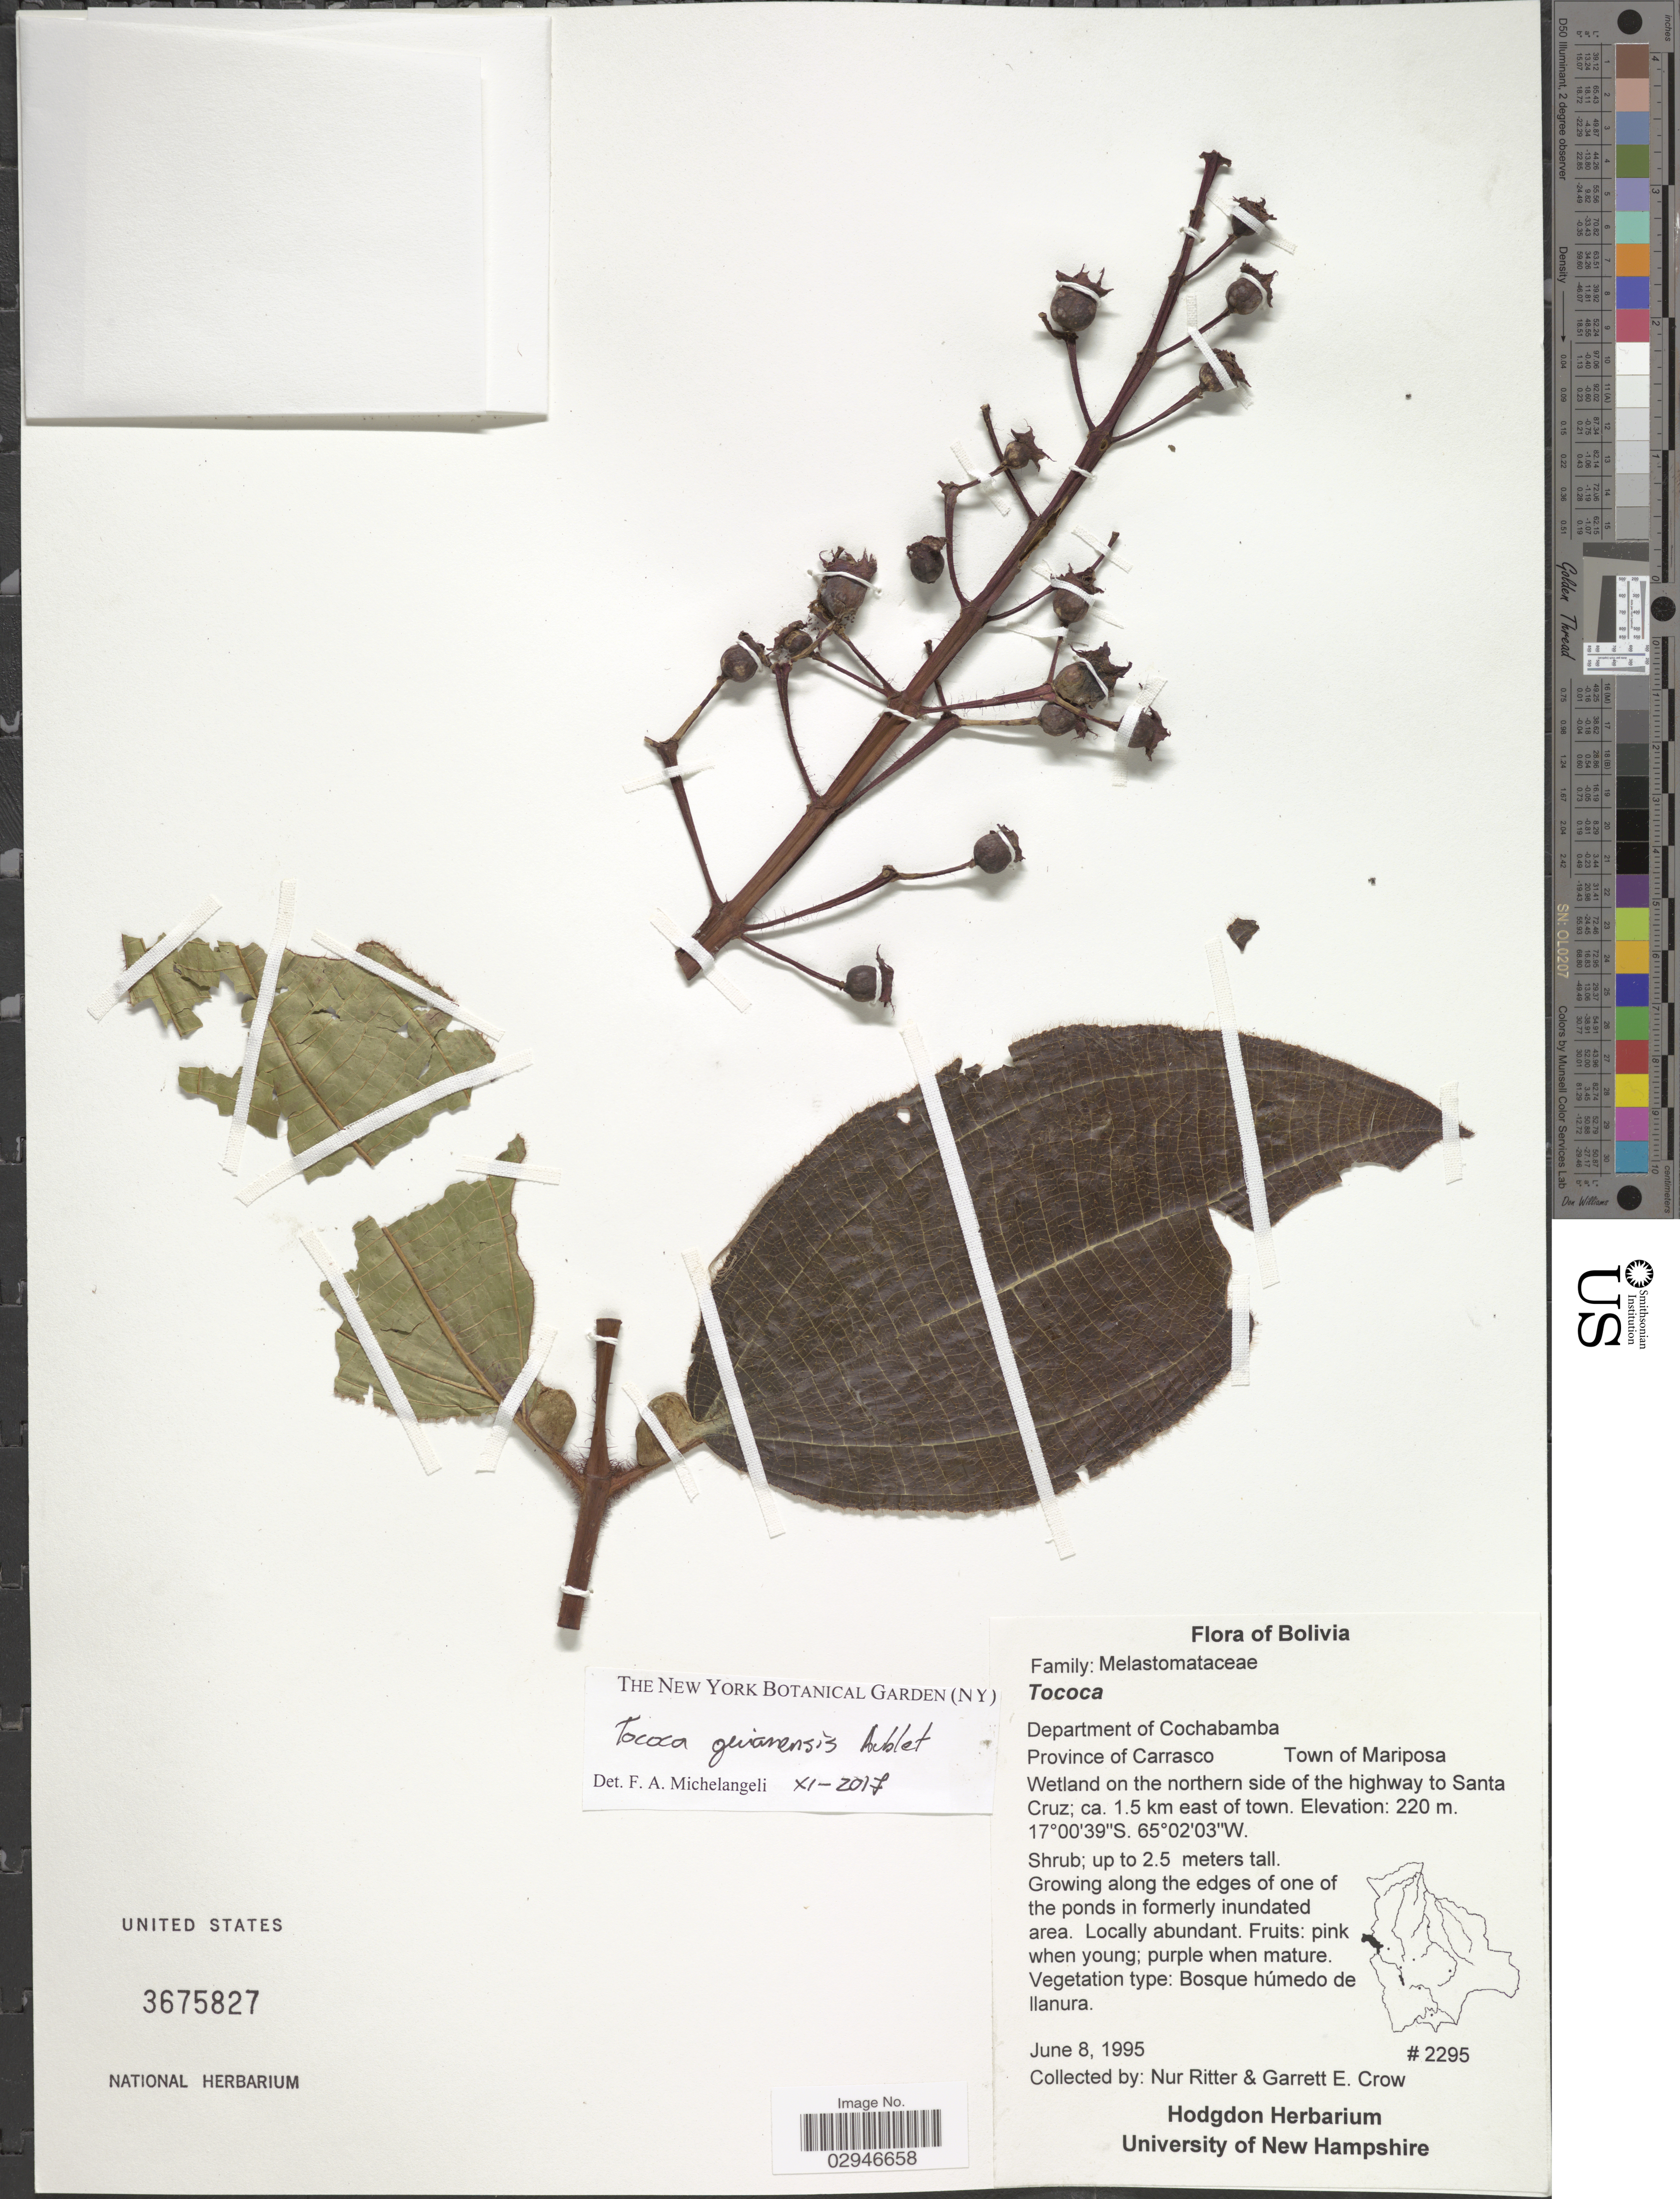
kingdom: Plantae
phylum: Tracheophyta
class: Magnoliopsida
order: Myrtales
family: Melastomataceae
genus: Tococa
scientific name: Tococa guianensis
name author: Aubl.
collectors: N. Ritter & G. E. Crow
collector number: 2295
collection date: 1995-06-08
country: Bolivia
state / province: Cochabamba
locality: Department of Cochabamba, Province Carasco, Town of Mariposa, Wetland on the northern side of the highway to Santa Cruz, ca. 1.5 km east of town.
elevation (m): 220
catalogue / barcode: US 3675827